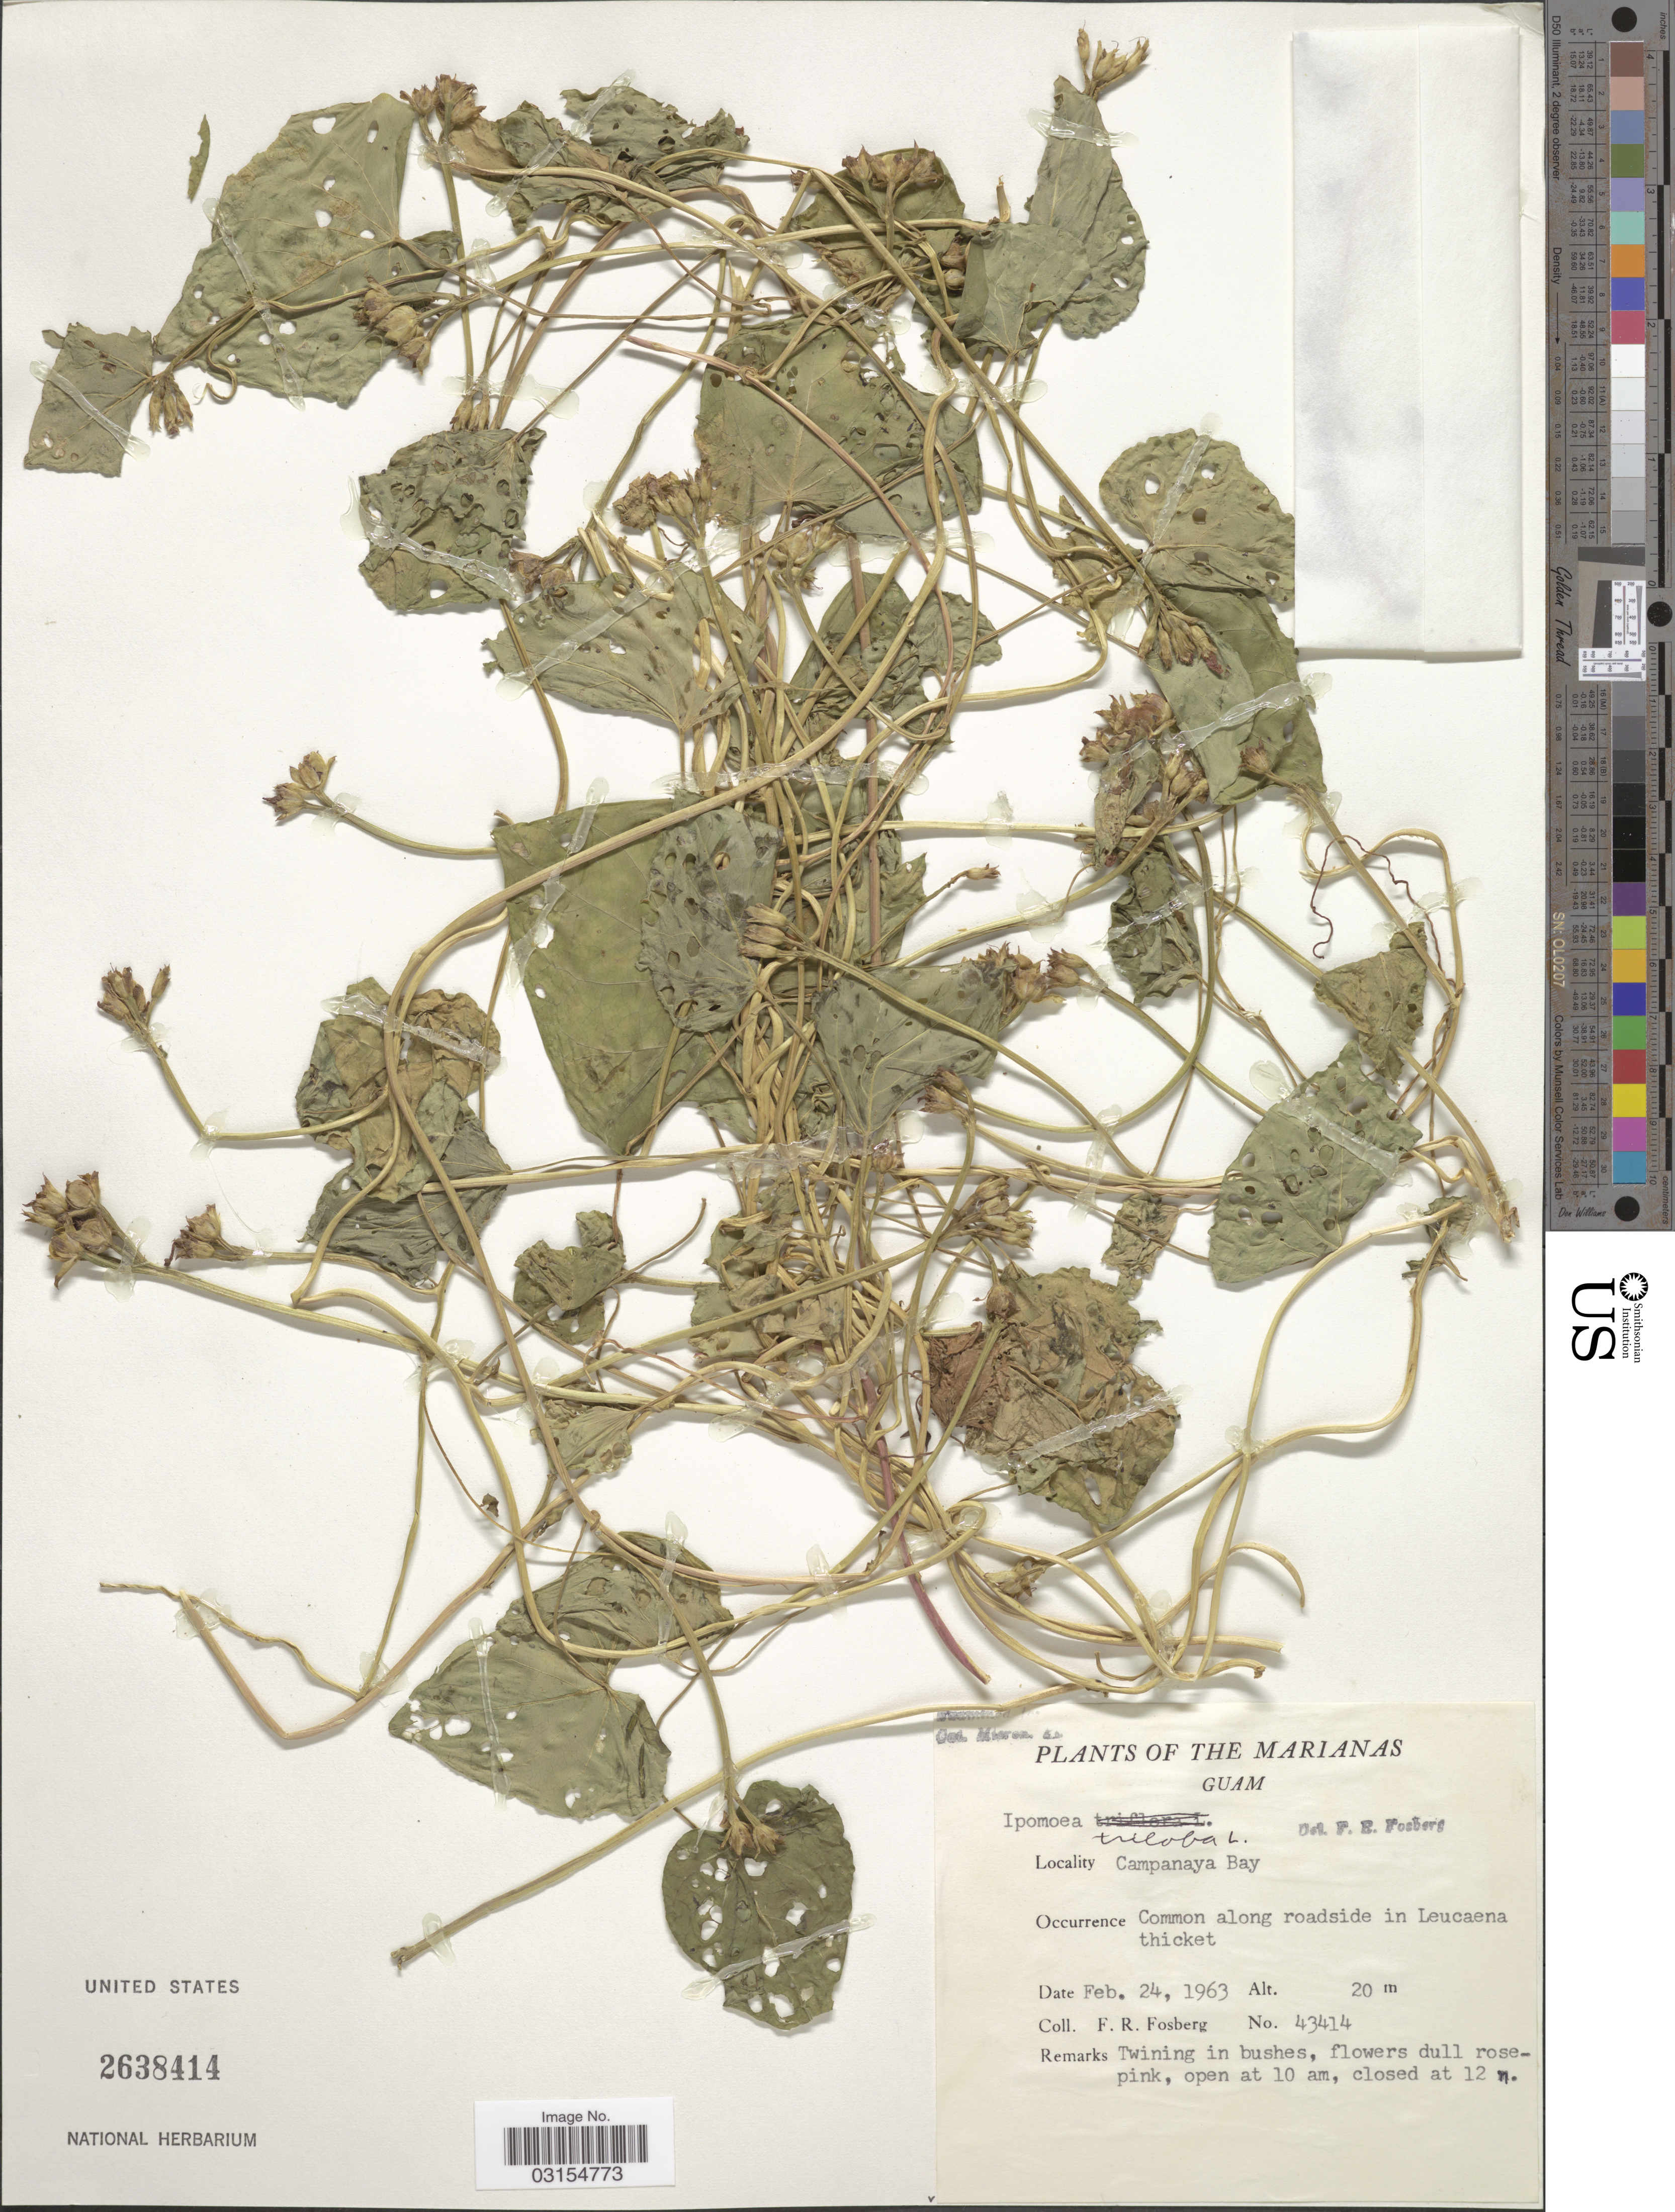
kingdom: Plantae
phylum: Tracheophyta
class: Magnoliopsida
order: Solanales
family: Convolvulaceae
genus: Ipomoea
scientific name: Ipomoea triloba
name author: L.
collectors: F. R. Fosberg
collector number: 43414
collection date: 1963-02-24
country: Guam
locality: The Marianas, Campanaya Bay.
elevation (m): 20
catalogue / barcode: US 2638414